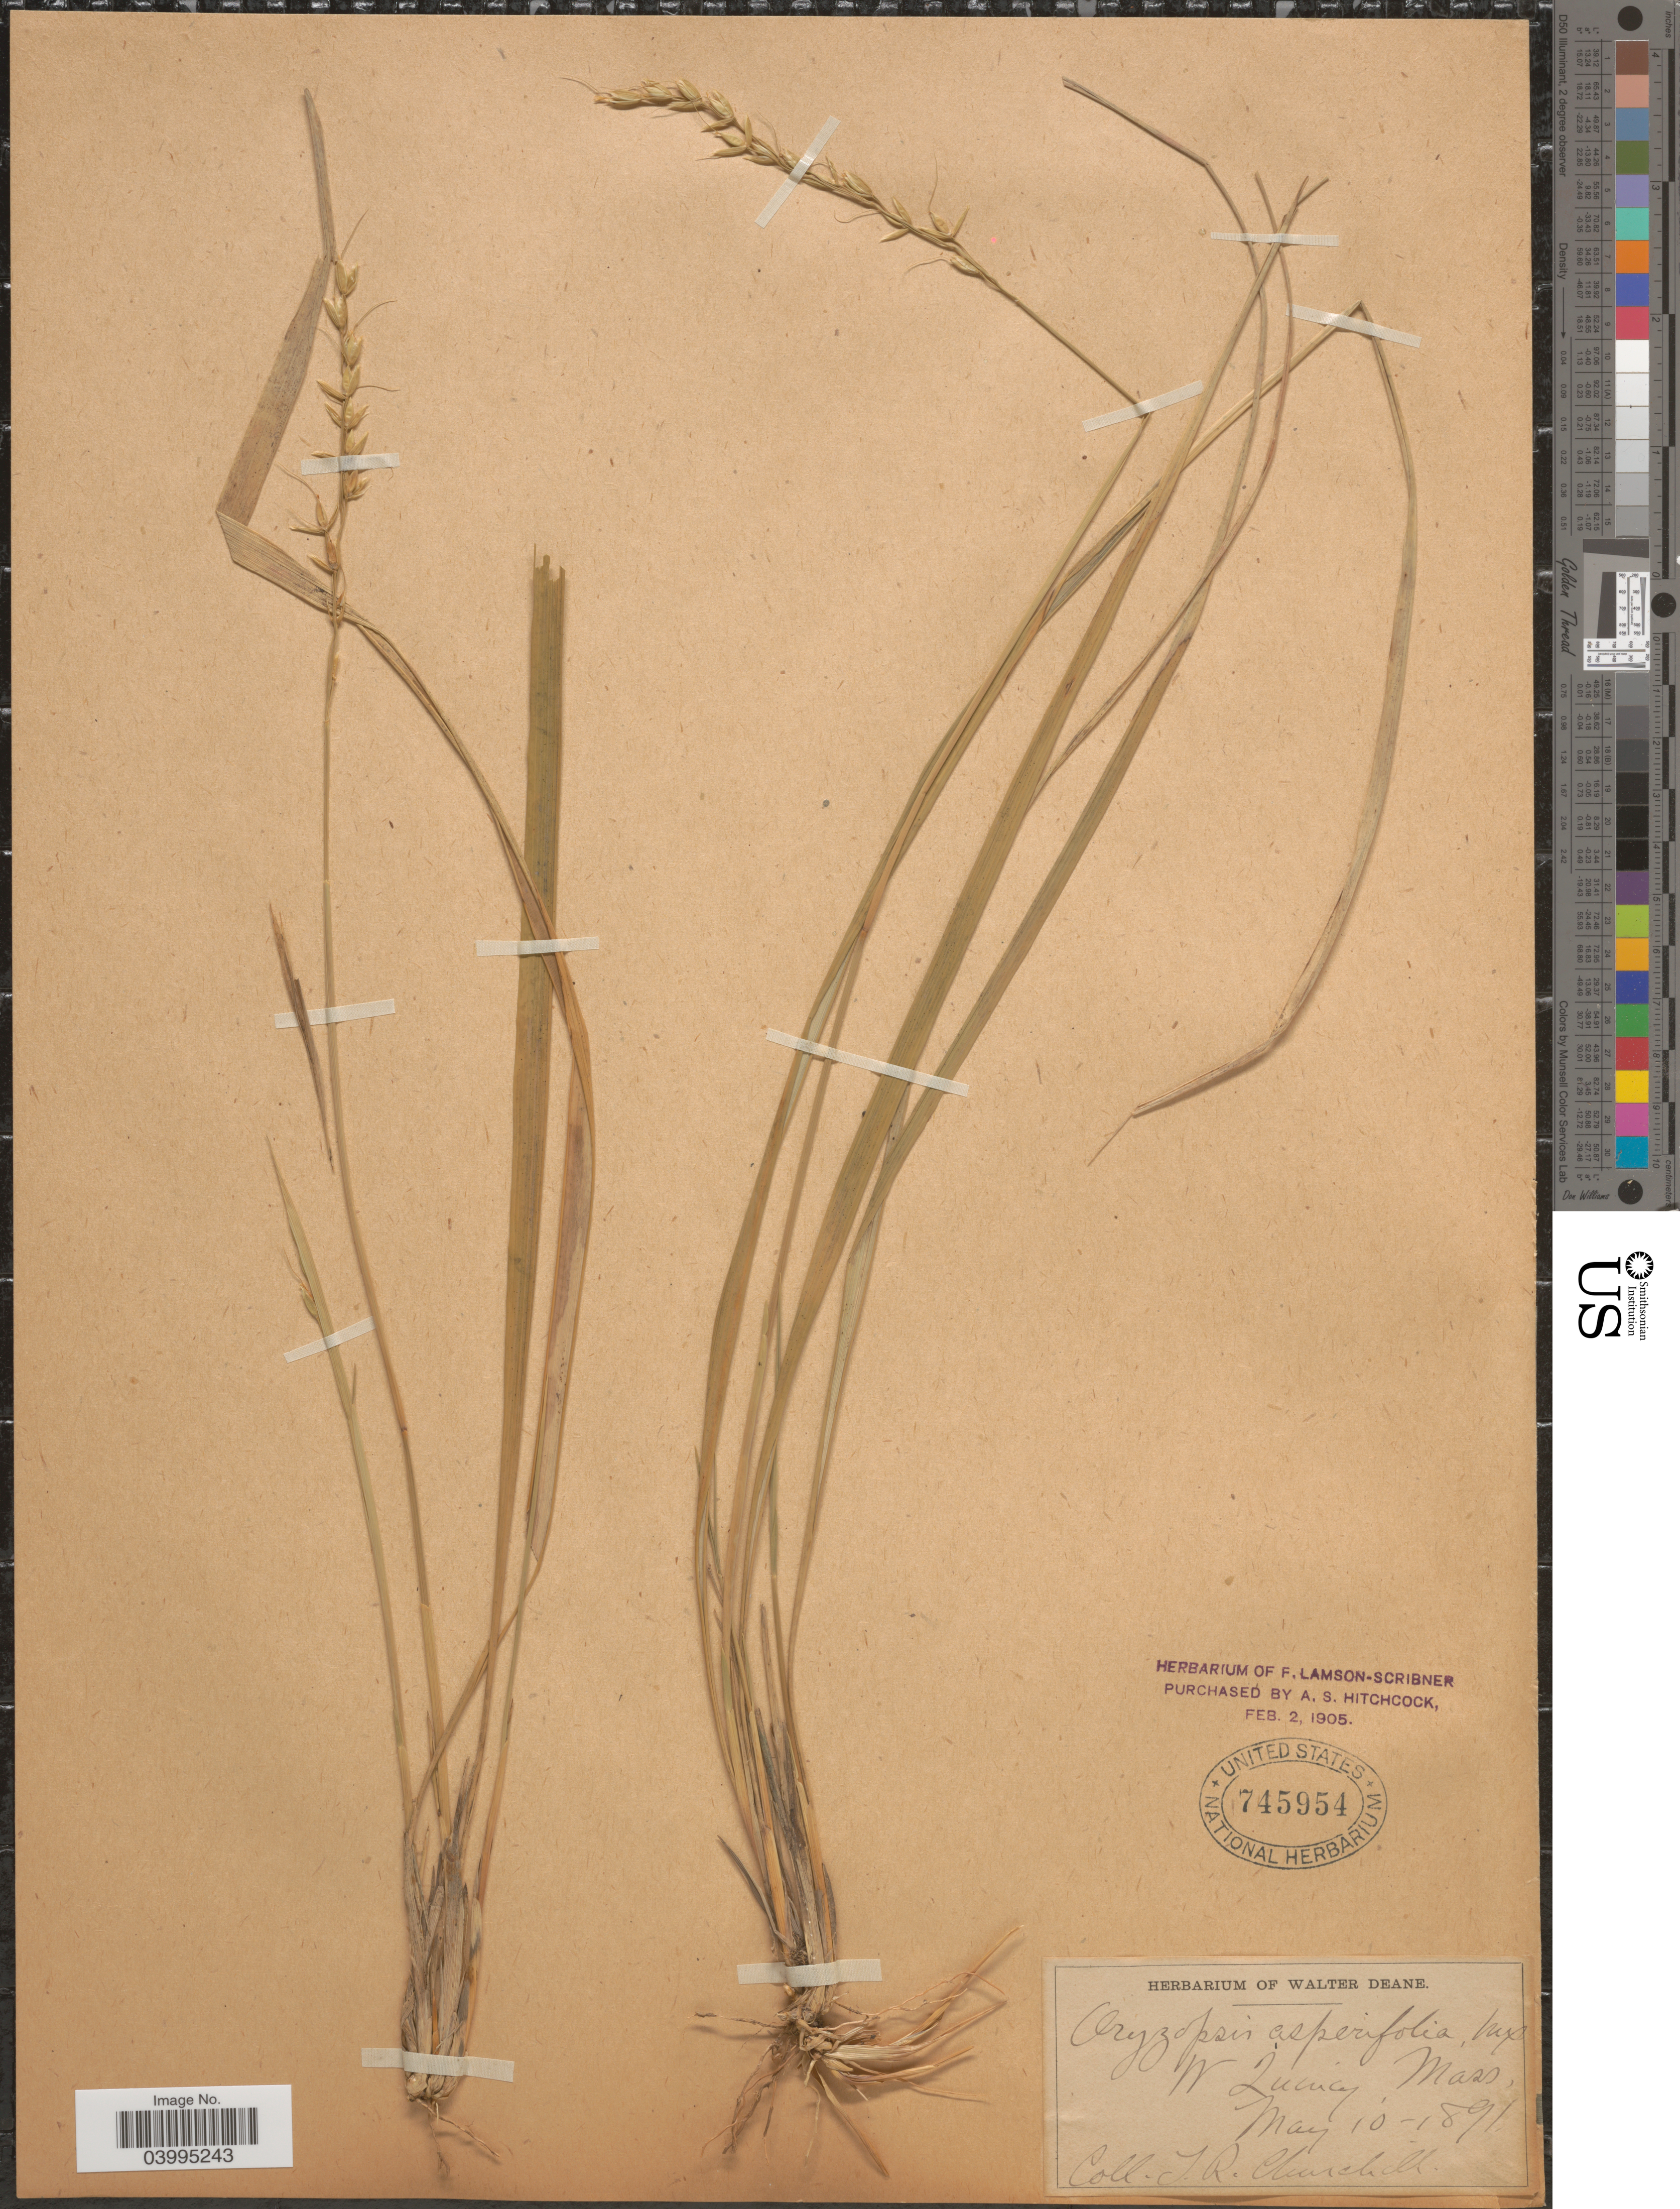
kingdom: Plantae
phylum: Tracheophyta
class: Liliopsida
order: Poales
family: Poaceae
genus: Oryzopsis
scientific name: Oryzopsis asperifolia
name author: Michx.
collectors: J. Churchill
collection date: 1891-05-10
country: United States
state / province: Massachusetts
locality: W Quincey.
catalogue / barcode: US 745954